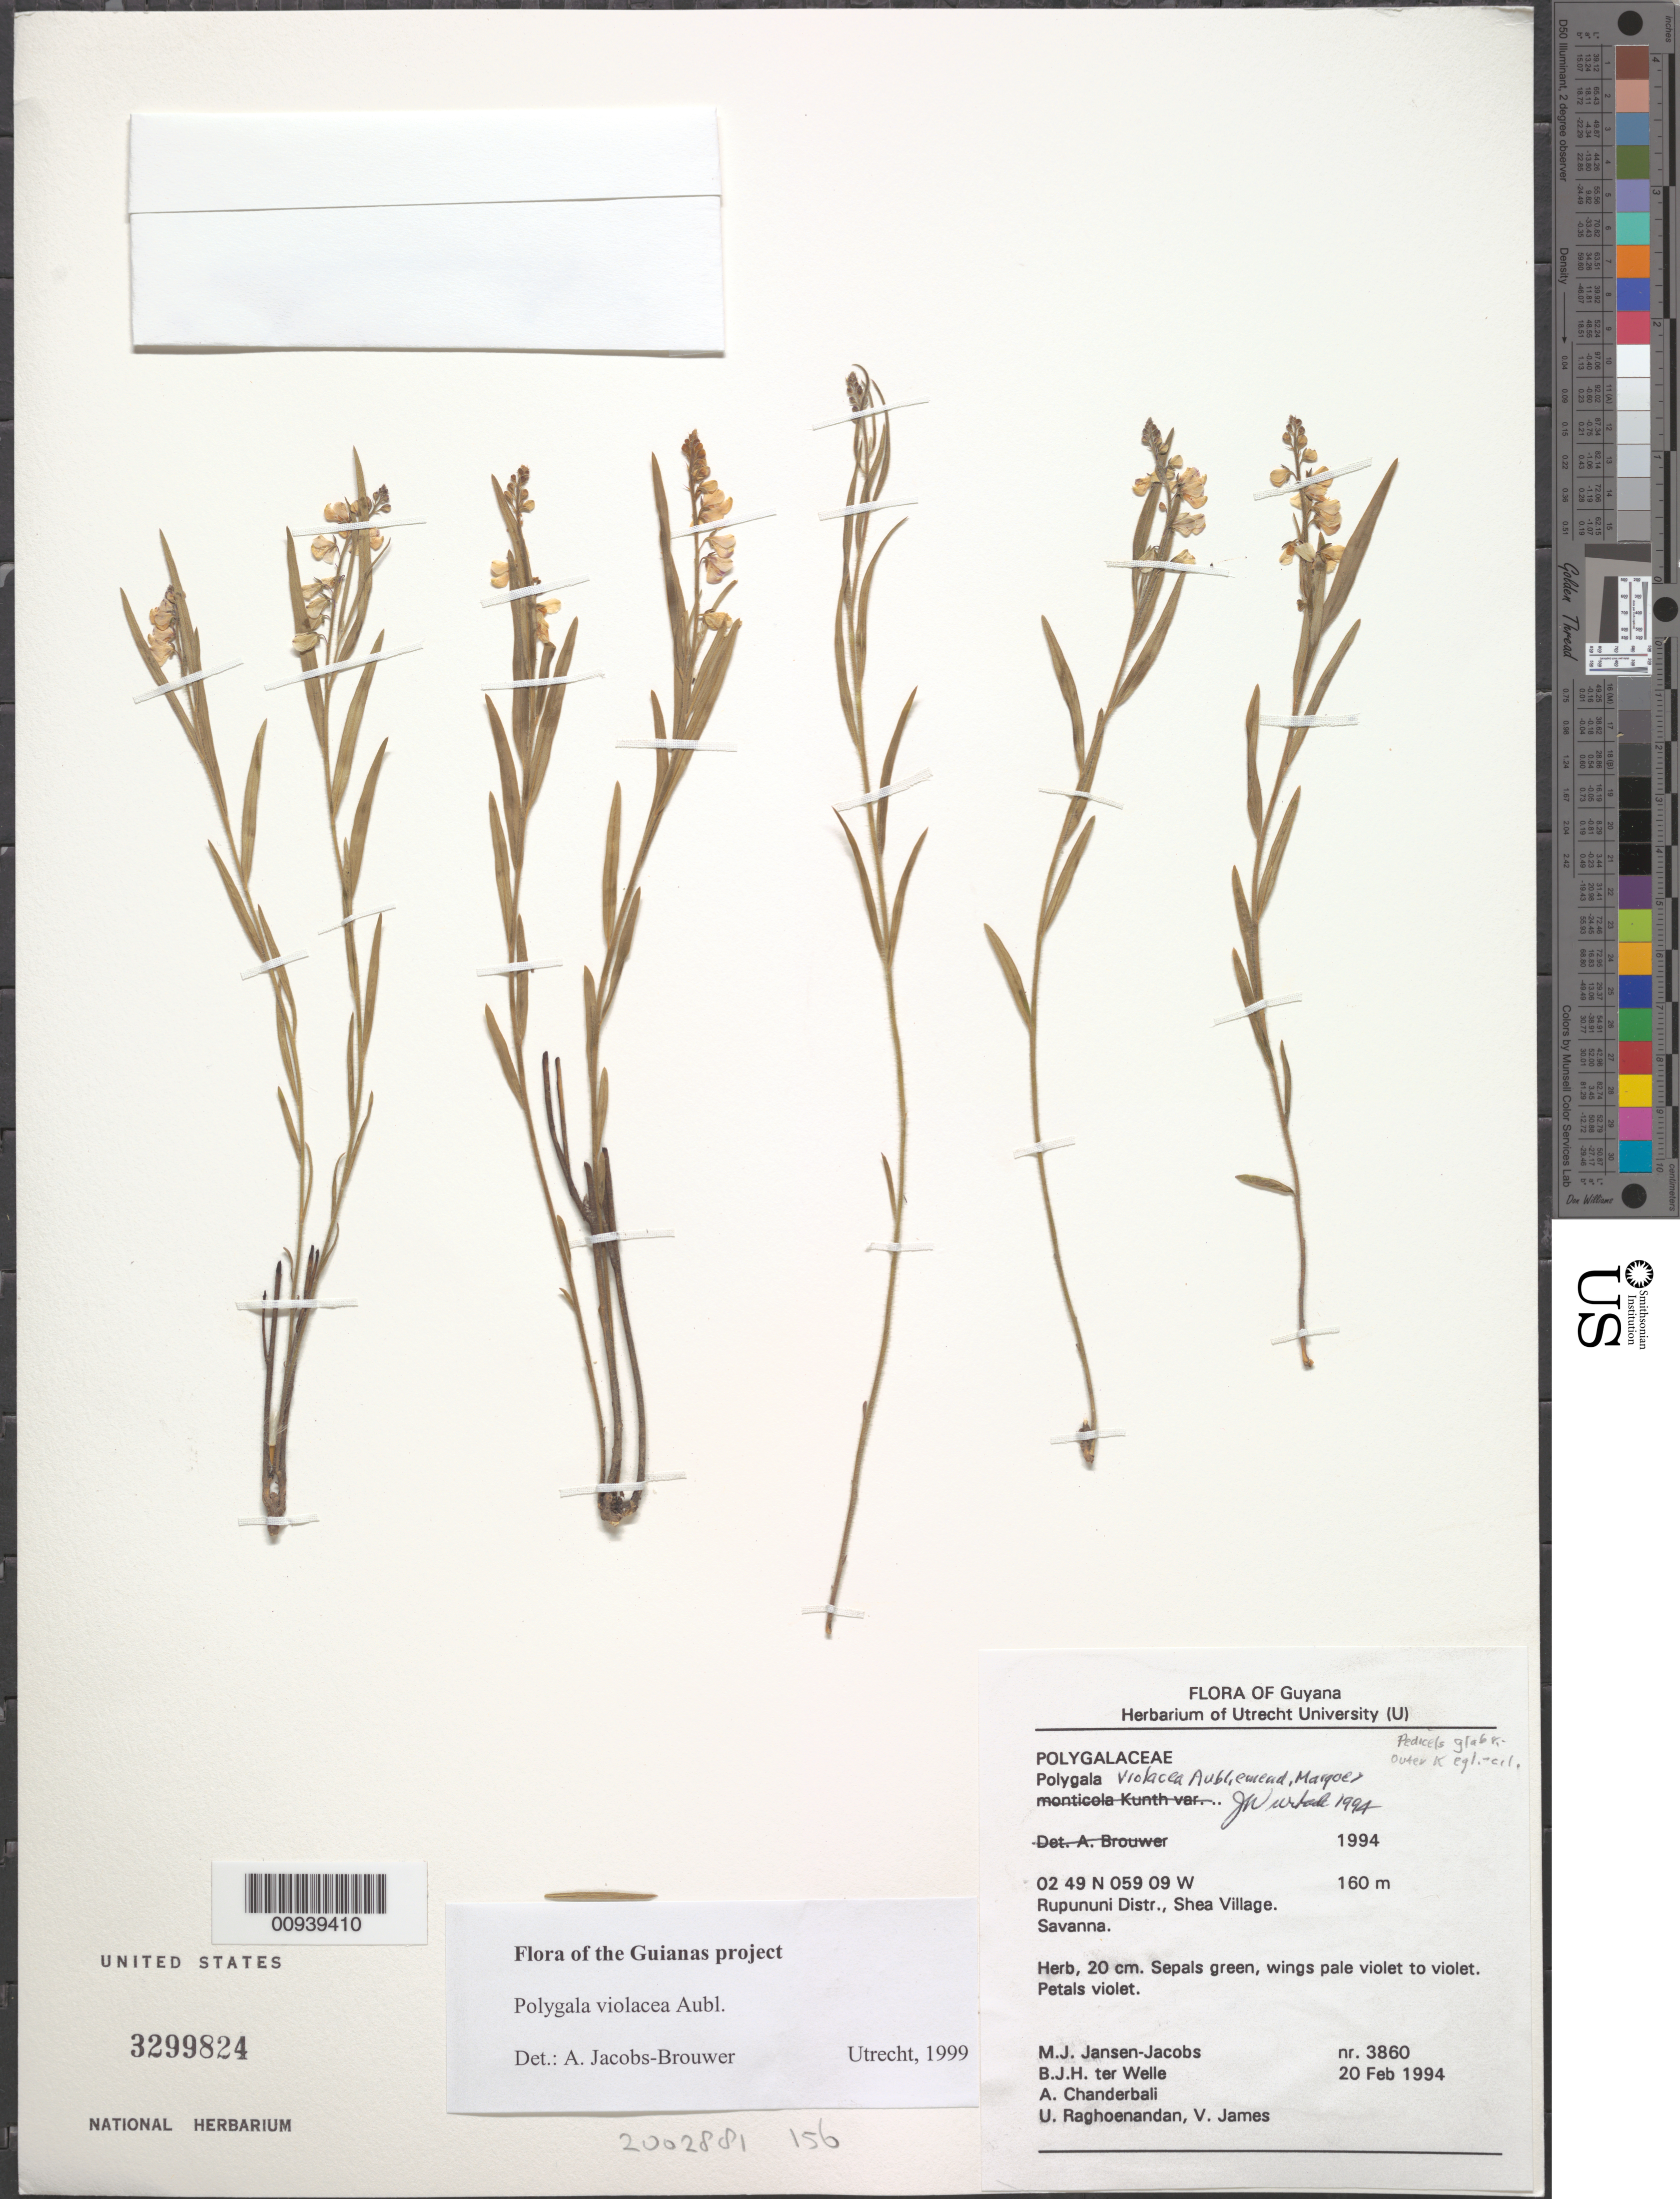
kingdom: Plantae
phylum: Tracheophyta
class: Magnoliopsida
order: Fabales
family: Polygalaceae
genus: Asemeia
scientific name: Asemeia violacea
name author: (Aubl.) J.F.B. Pastore & J.R. Abbott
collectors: M. J. Jansen-Jacobs, B. Welle, A. S. Chanderbali, U. Raghoenandan & V. James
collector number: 3860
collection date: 1994-02-20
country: Guyana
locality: Rupununi Distr., Shea Village.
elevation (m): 160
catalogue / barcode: US 3299824